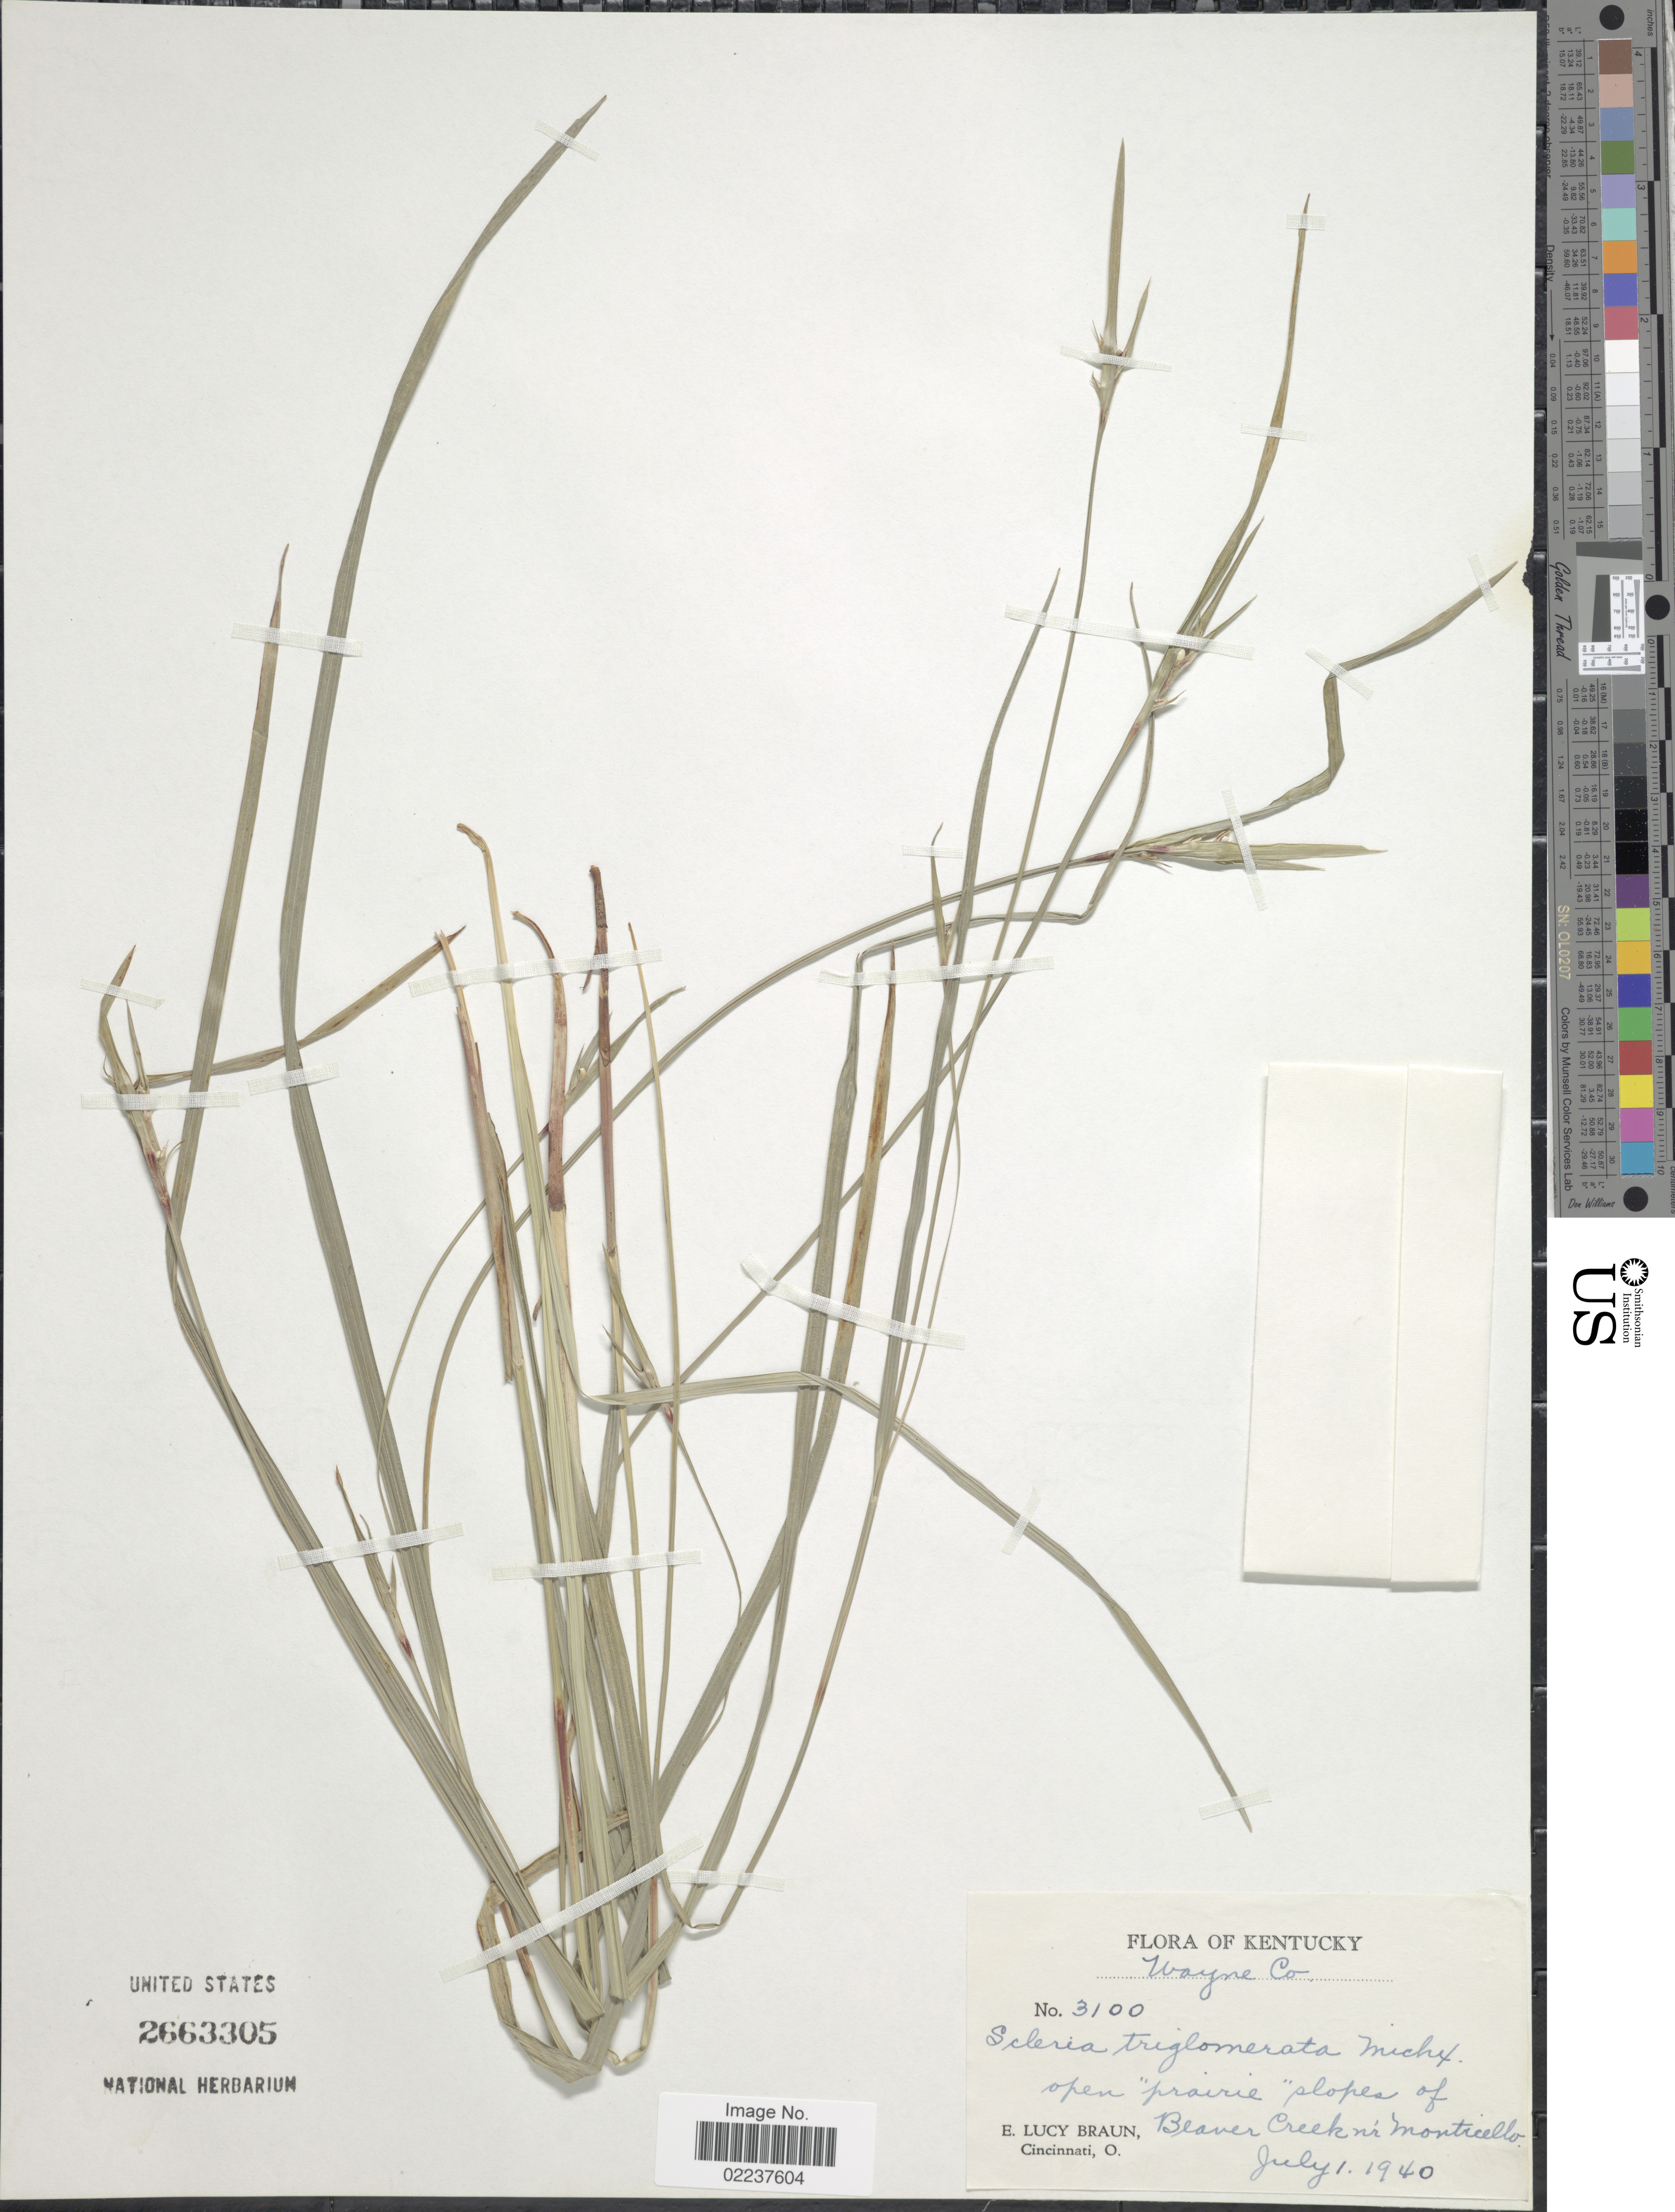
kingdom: Plantae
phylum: Tracheophyta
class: Liliopsida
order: Poales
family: Cyperaceae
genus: Scleria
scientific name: Scleria triglomerata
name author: Michx.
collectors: E. L. Braun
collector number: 3100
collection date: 1940-07-01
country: United States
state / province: Kentucky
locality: Wayne Co., open "prairie" slopes of Beaver Creek nr. Monticello.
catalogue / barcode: US 2663305